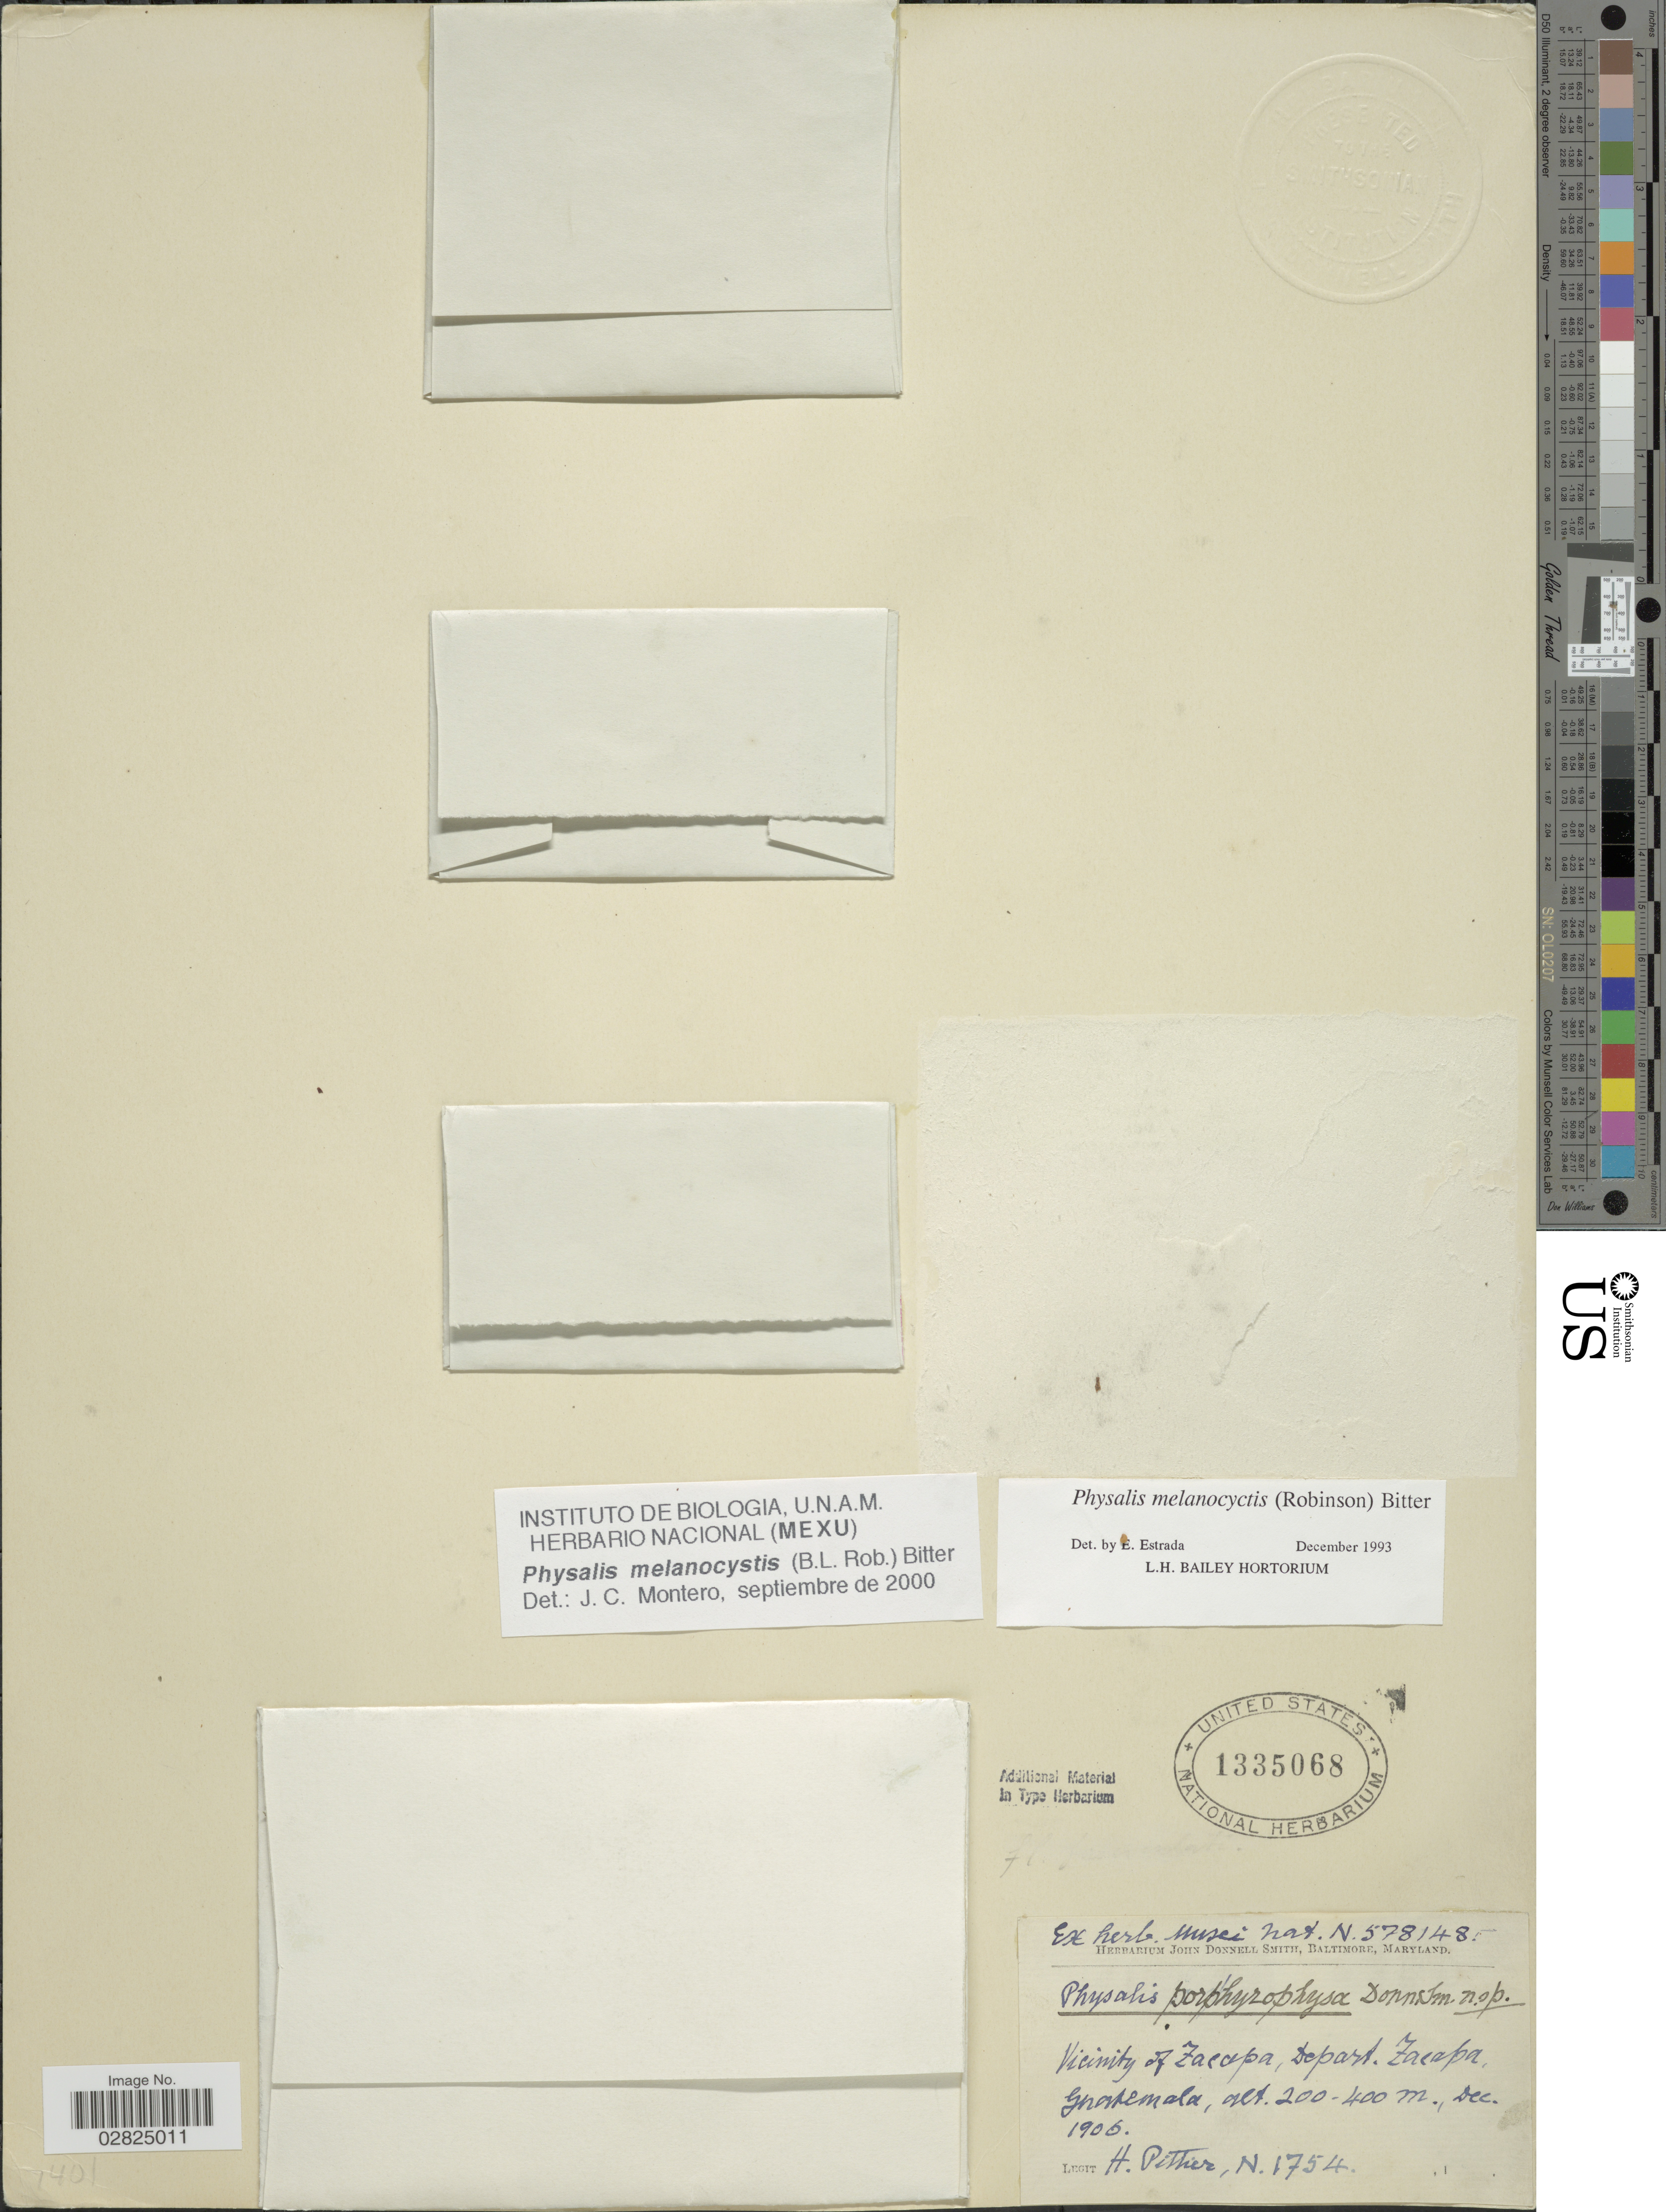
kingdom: Plantae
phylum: Tracheophyta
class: Magnoliopsida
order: Solanales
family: Solanaceae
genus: Physalis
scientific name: Physalis melanocystis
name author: (B.L. Rob.) Bitter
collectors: H. F. Pittier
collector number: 1754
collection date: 1906-12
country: Guatemala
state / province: Zacapa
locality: Vicinity of Zacapa, Depart. Zacapa.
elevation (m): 200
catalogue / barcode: US 1335068